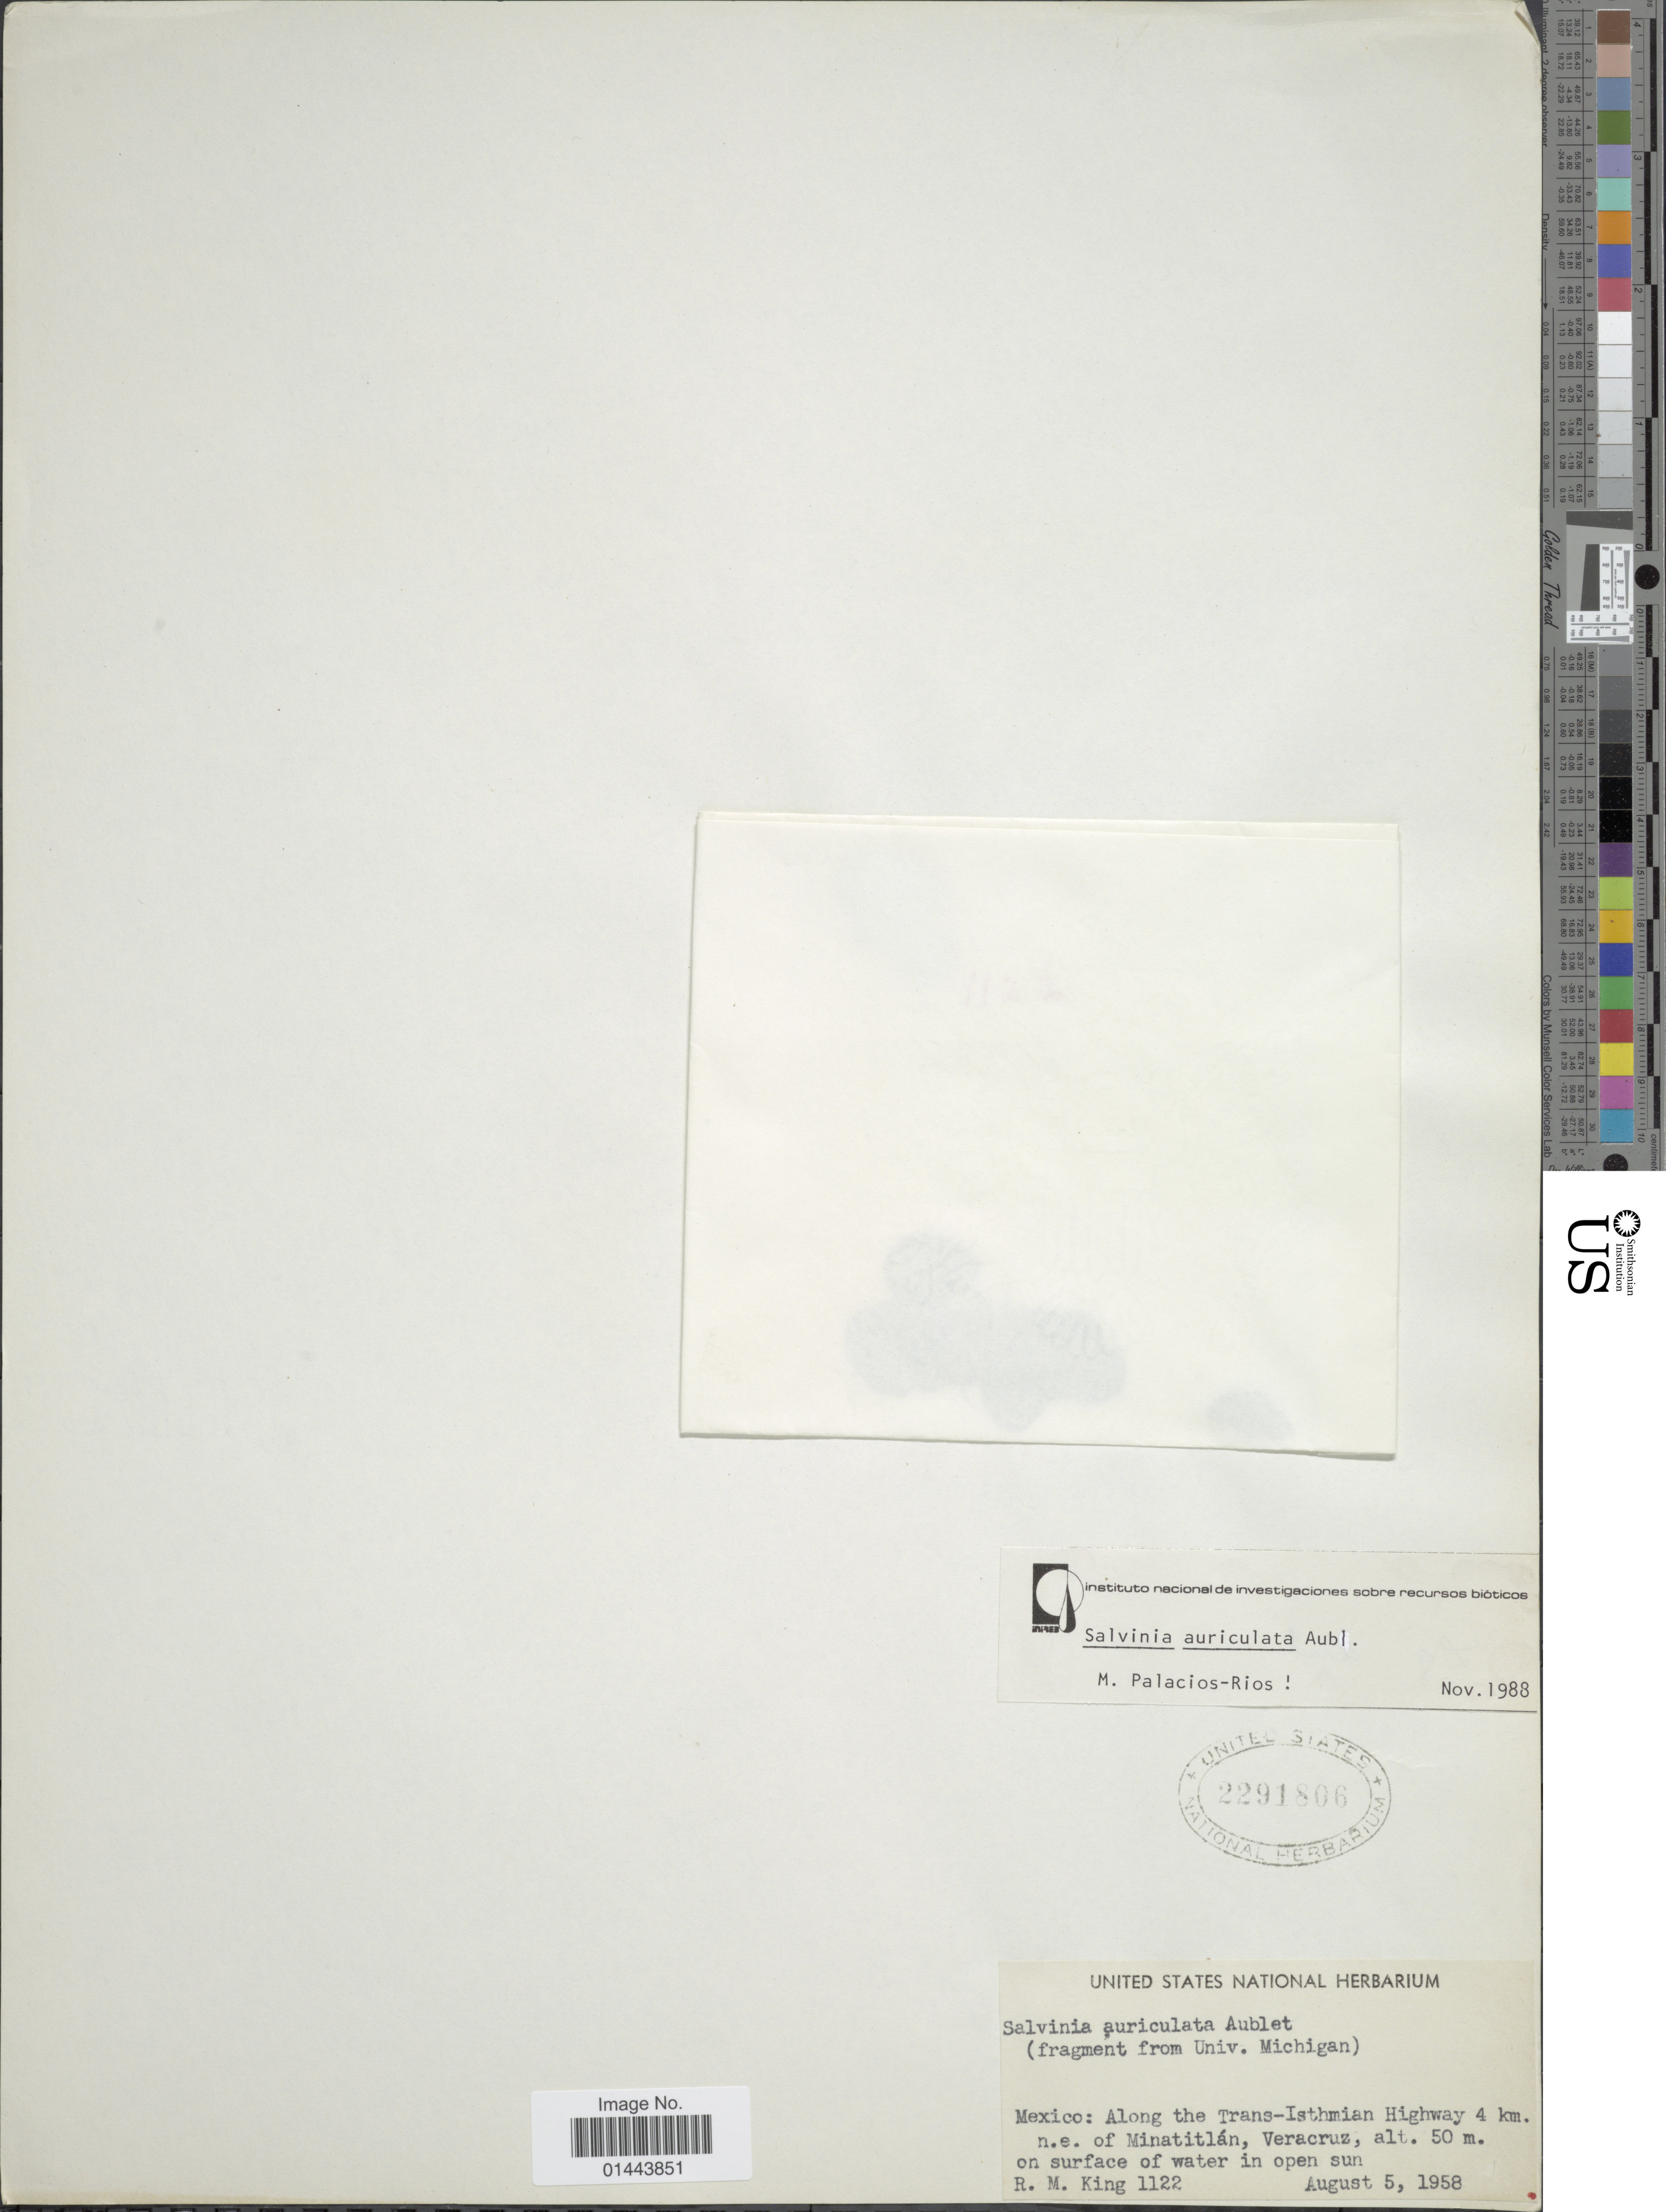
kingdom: Plantae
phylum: Tracheophyta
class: Polypodiopsida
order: Salviniales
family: Salviniaceae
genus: Salvinia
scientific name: Salvinia auriculata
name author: Aubl.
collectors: R. M. King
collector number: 1122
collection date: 1958-08-05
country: Mexico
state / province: Veracruz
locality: Along the Trans-Istmian Highway 4 km. n.e. of Minatitlán, on surface of water in open sun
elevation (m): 50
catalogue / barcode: US 2291806